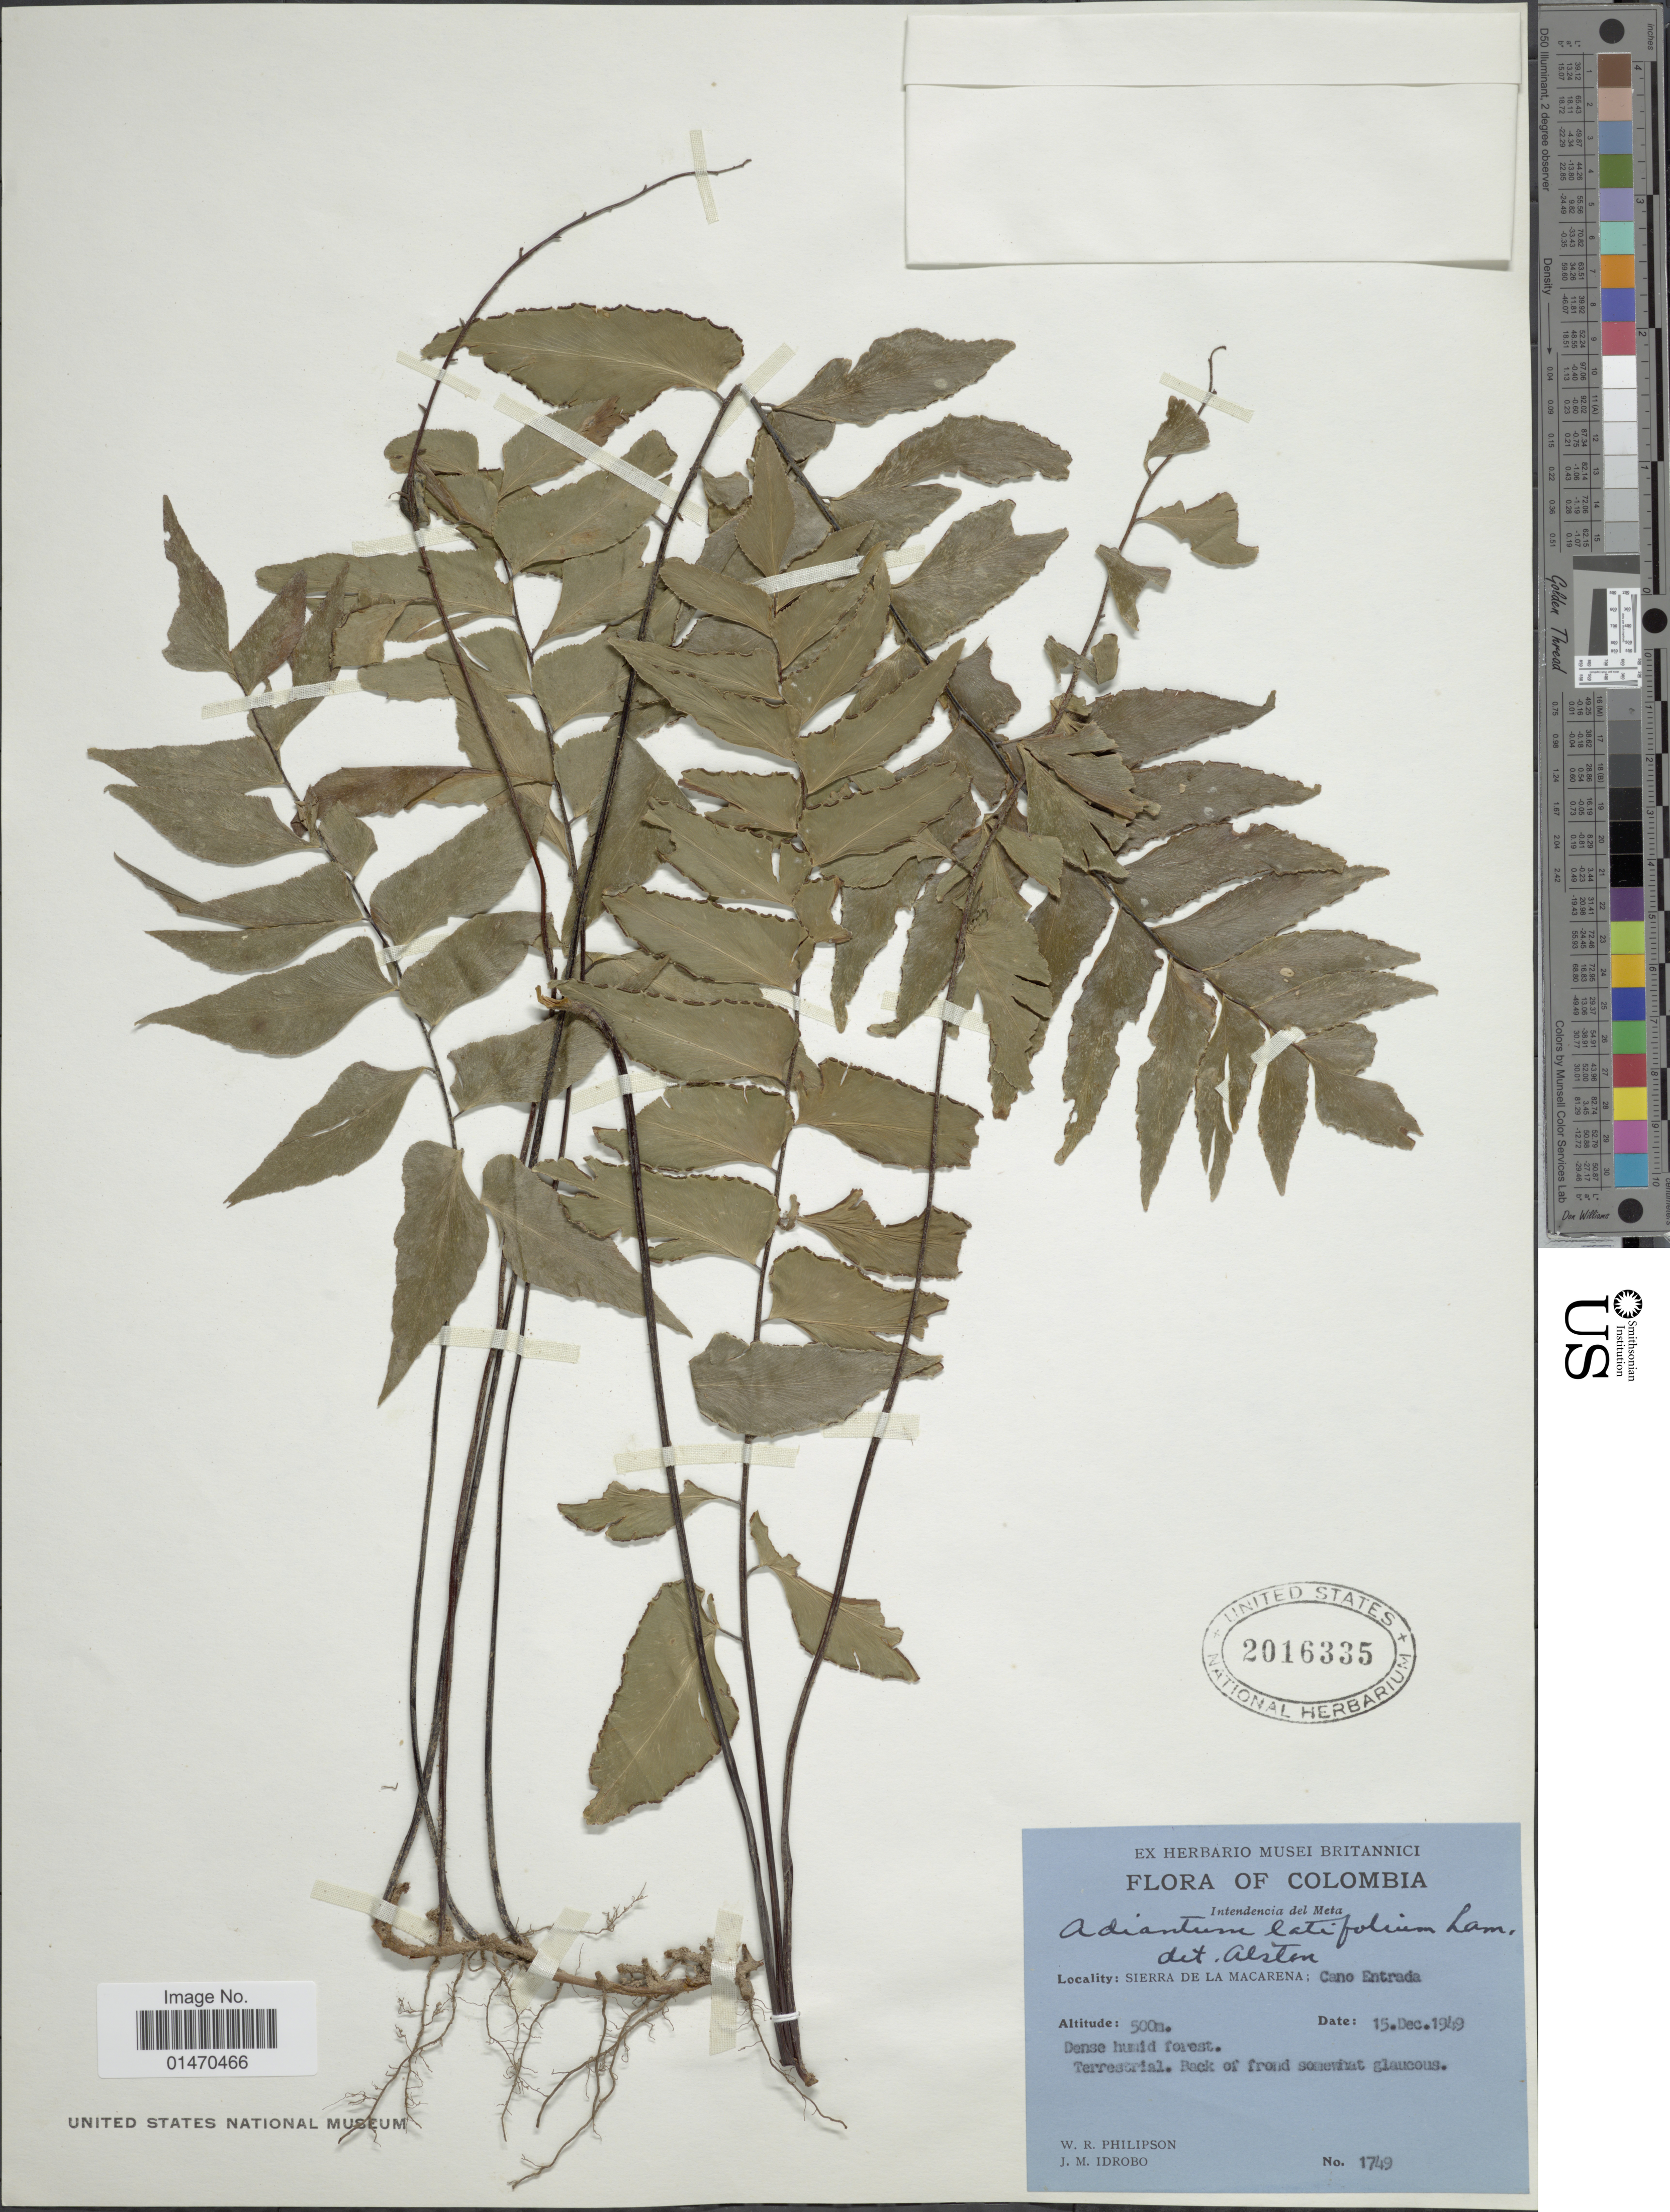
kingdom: Plantae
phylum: Tracheophyta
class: Polypodiopsida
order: Polypodiales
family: Pteridaceae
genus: Adiantum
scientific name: Adiantum latifolium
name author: Lam.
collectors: W. R. Philipson & J. M. Idrobo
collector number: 1749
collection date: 1949-12-15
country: Colombia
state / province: Meta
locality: Intendencia del Meta, Sierra de la Macarena: Cano Entrada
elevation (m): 500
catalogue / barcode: US 2016335